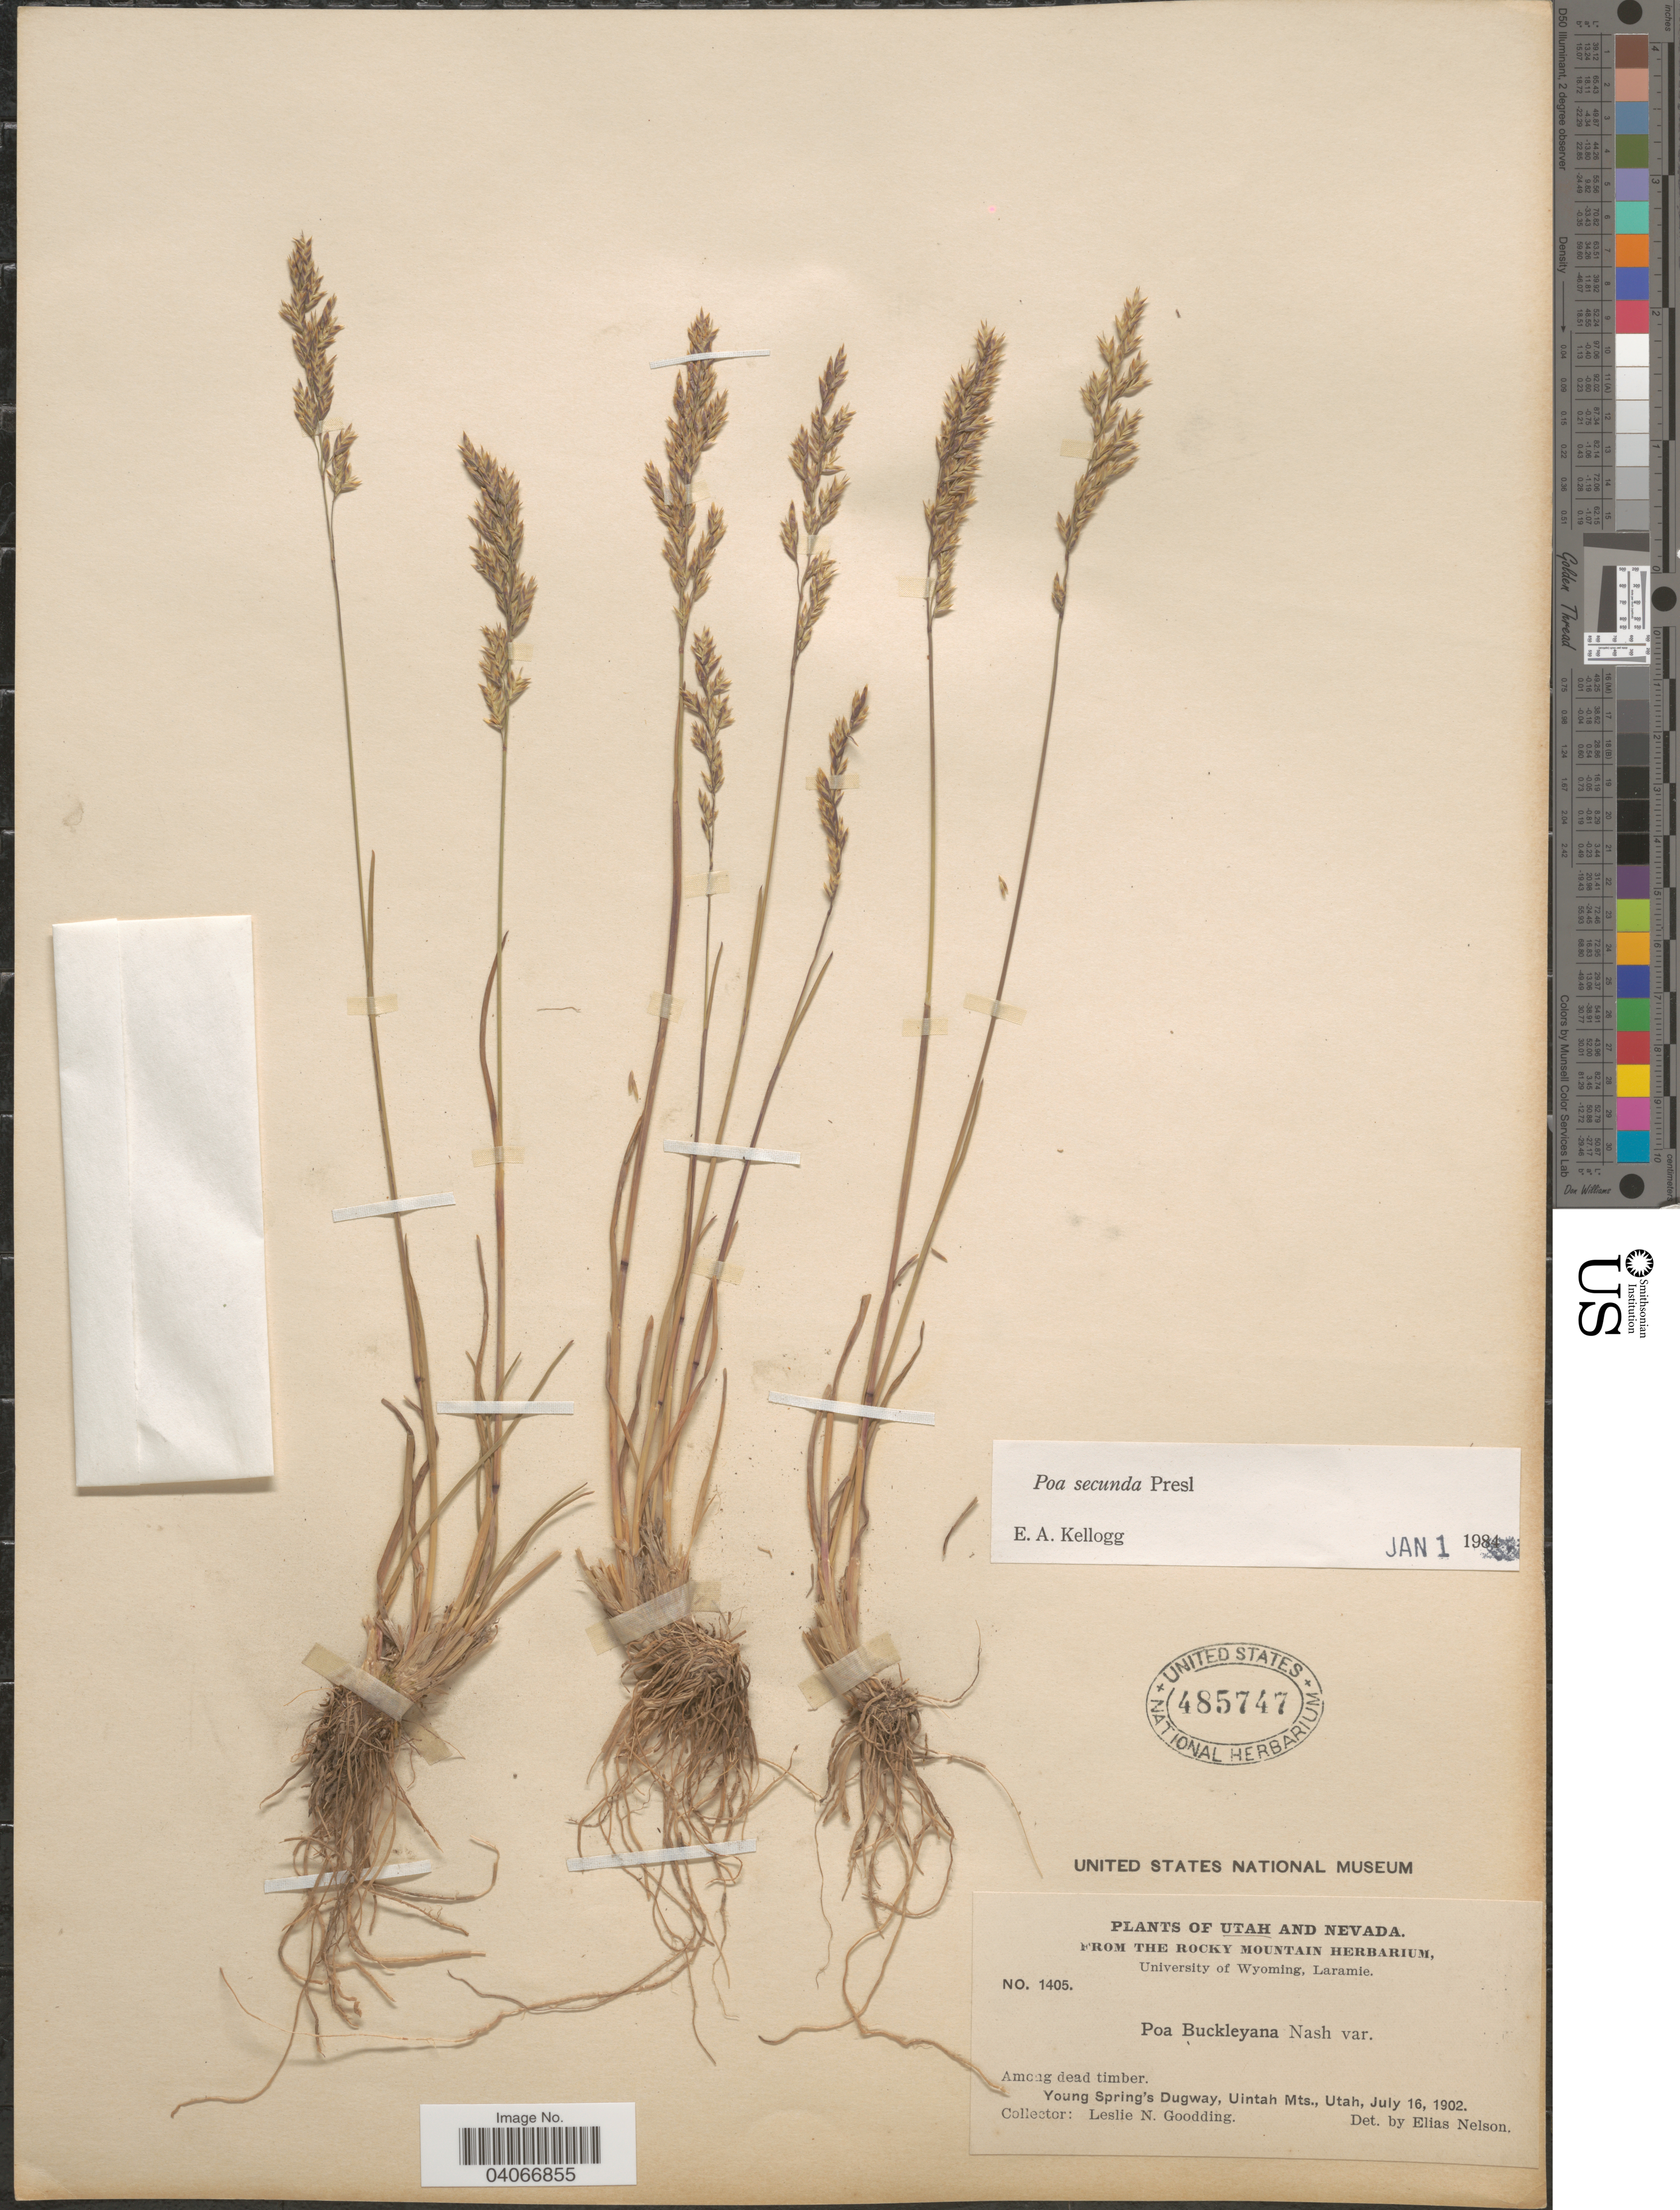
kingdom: Plantae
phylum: Tracheophyta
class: Liliopsida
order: Poales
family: Poaceae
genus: Poa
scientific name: Poa secunda subsp. secunda var. scabrella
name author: (Thurb.) Soreng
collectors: L. N. Goodding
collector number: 1405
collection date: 1902-07-16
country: United States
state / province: Utah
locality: Young Spring's Dugway, Uintah Mts.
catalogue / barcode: US 485747